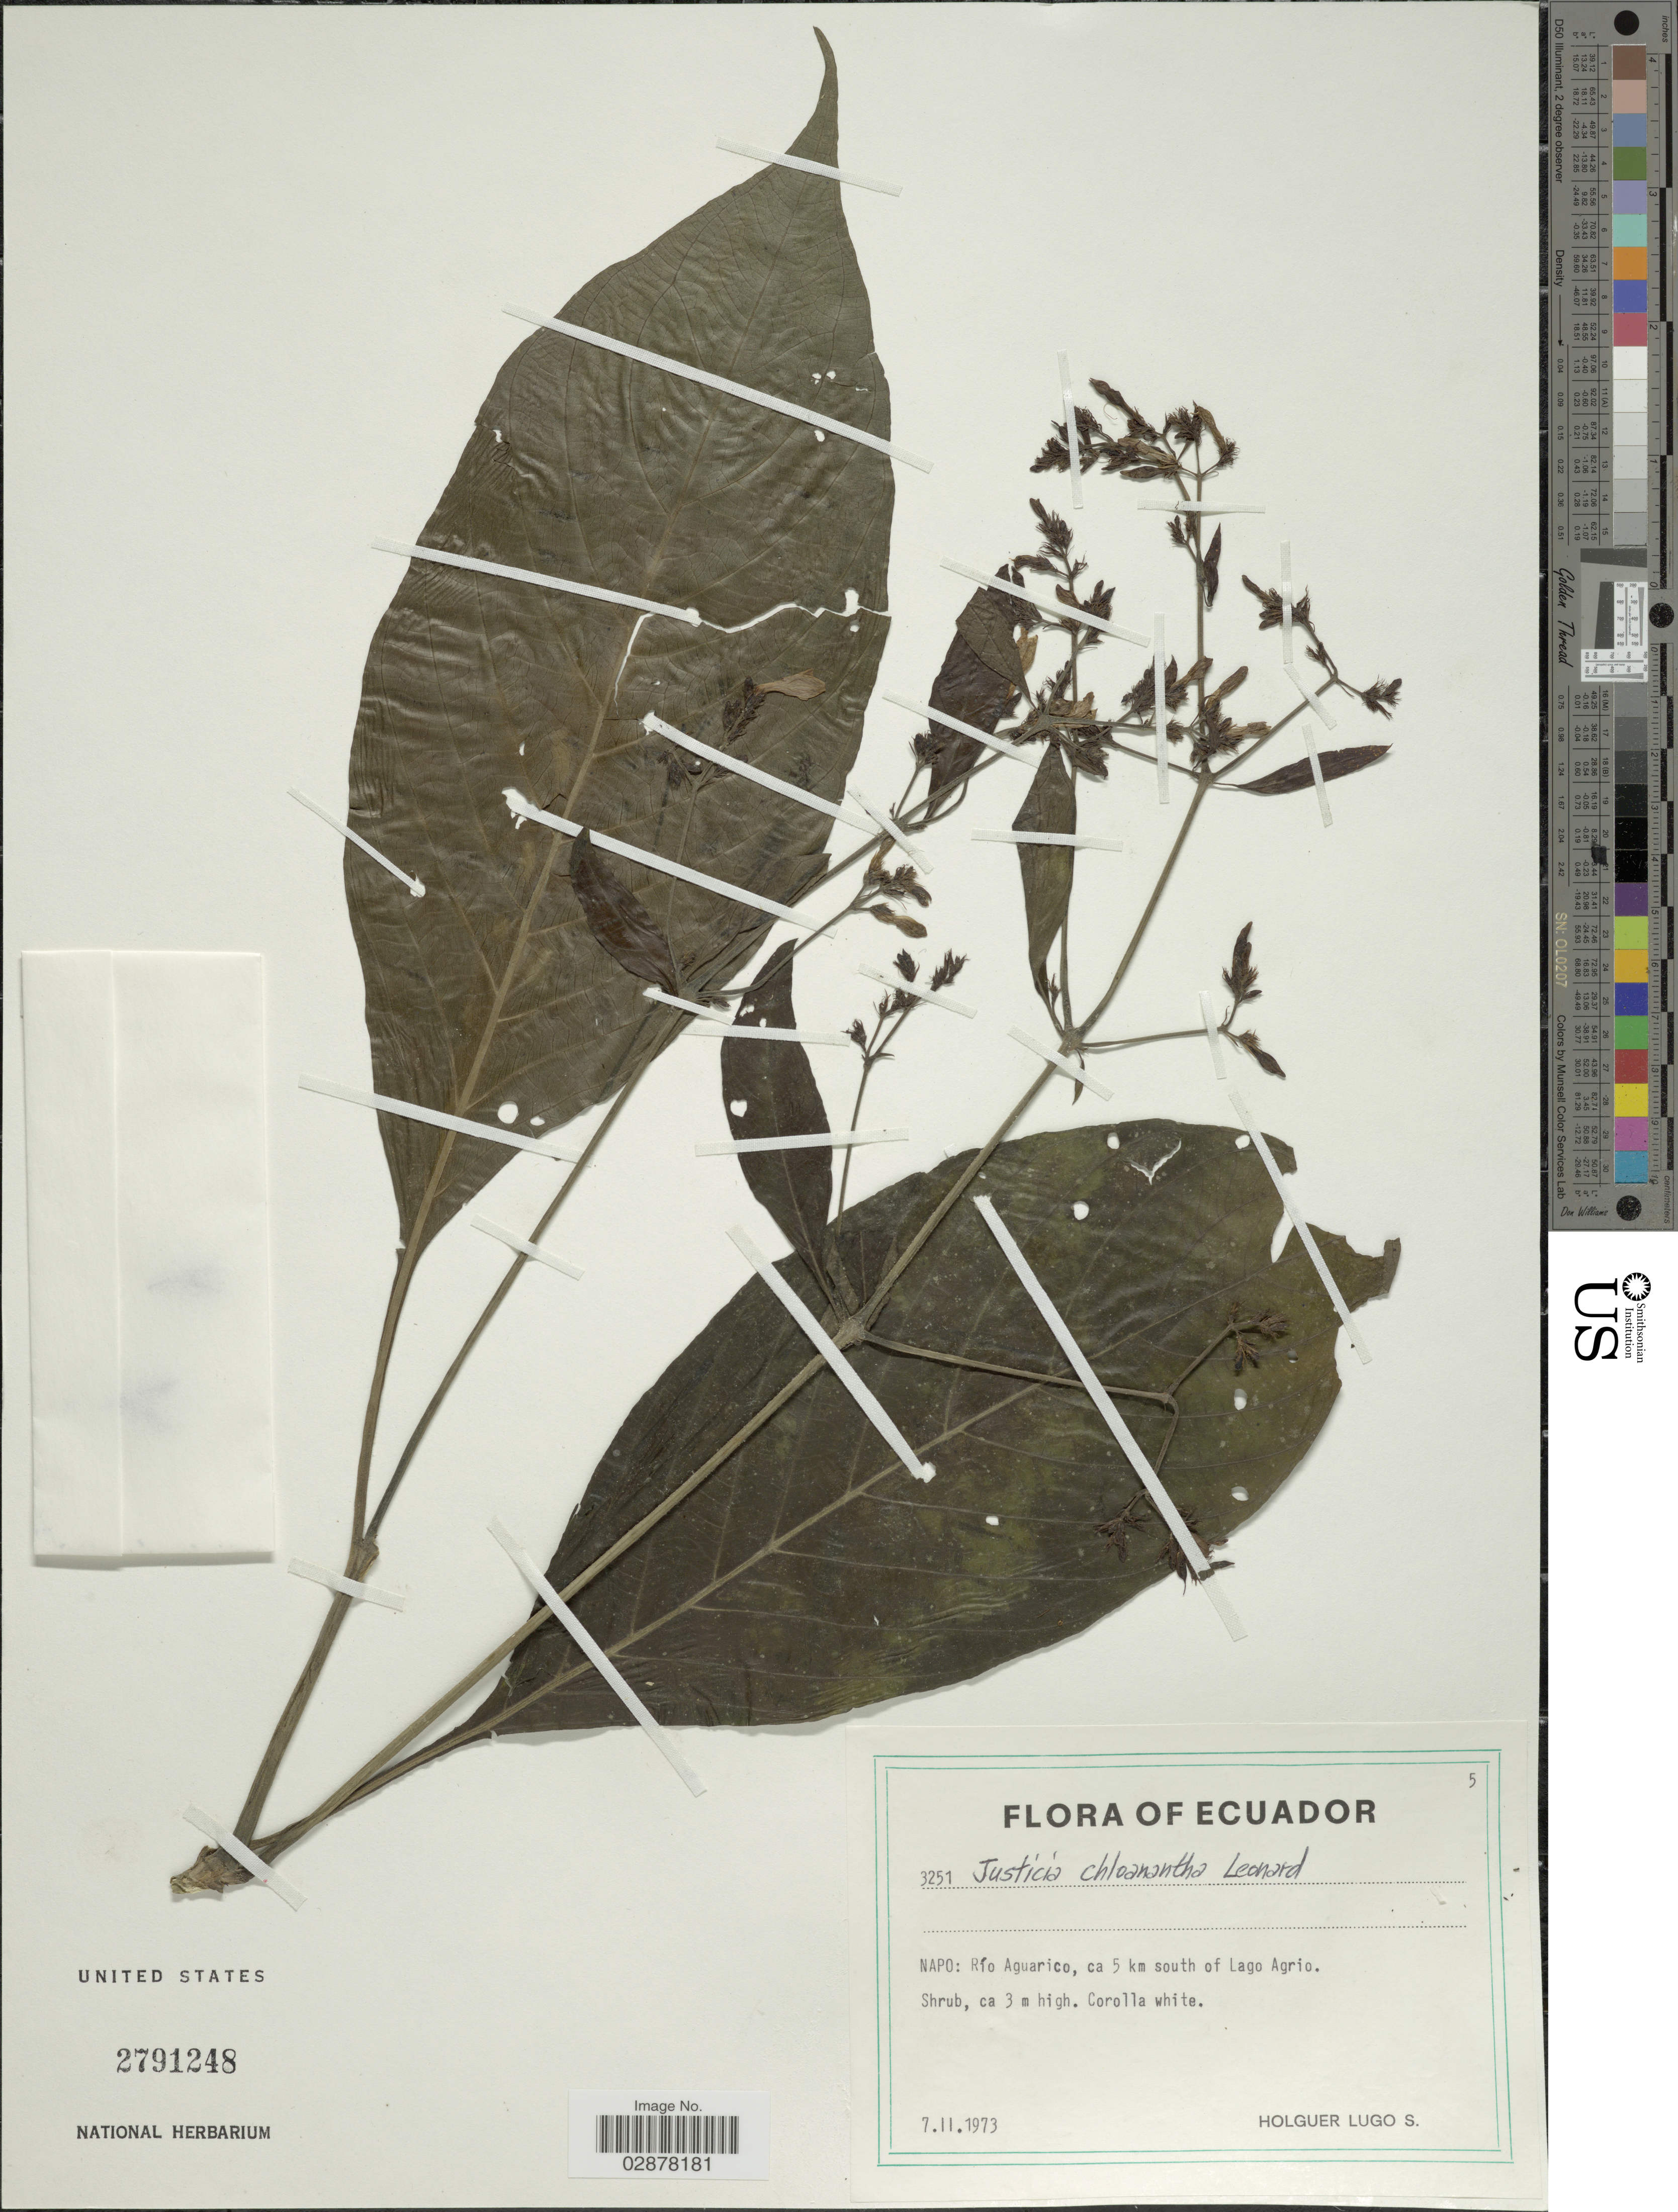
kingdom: Plantae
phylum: Tracheophyta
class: Magnoliopsida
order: Lamiales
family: Acanthaceae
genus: Justicia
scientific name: Justicia chloanantha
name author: Leonard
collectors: H. Lugo S.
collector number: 3251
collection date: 1973-02-07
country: Ecuador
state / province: Napo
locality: Río Aguarico, ca 5 km south of Lago Agrio.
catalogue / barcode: US 2791248